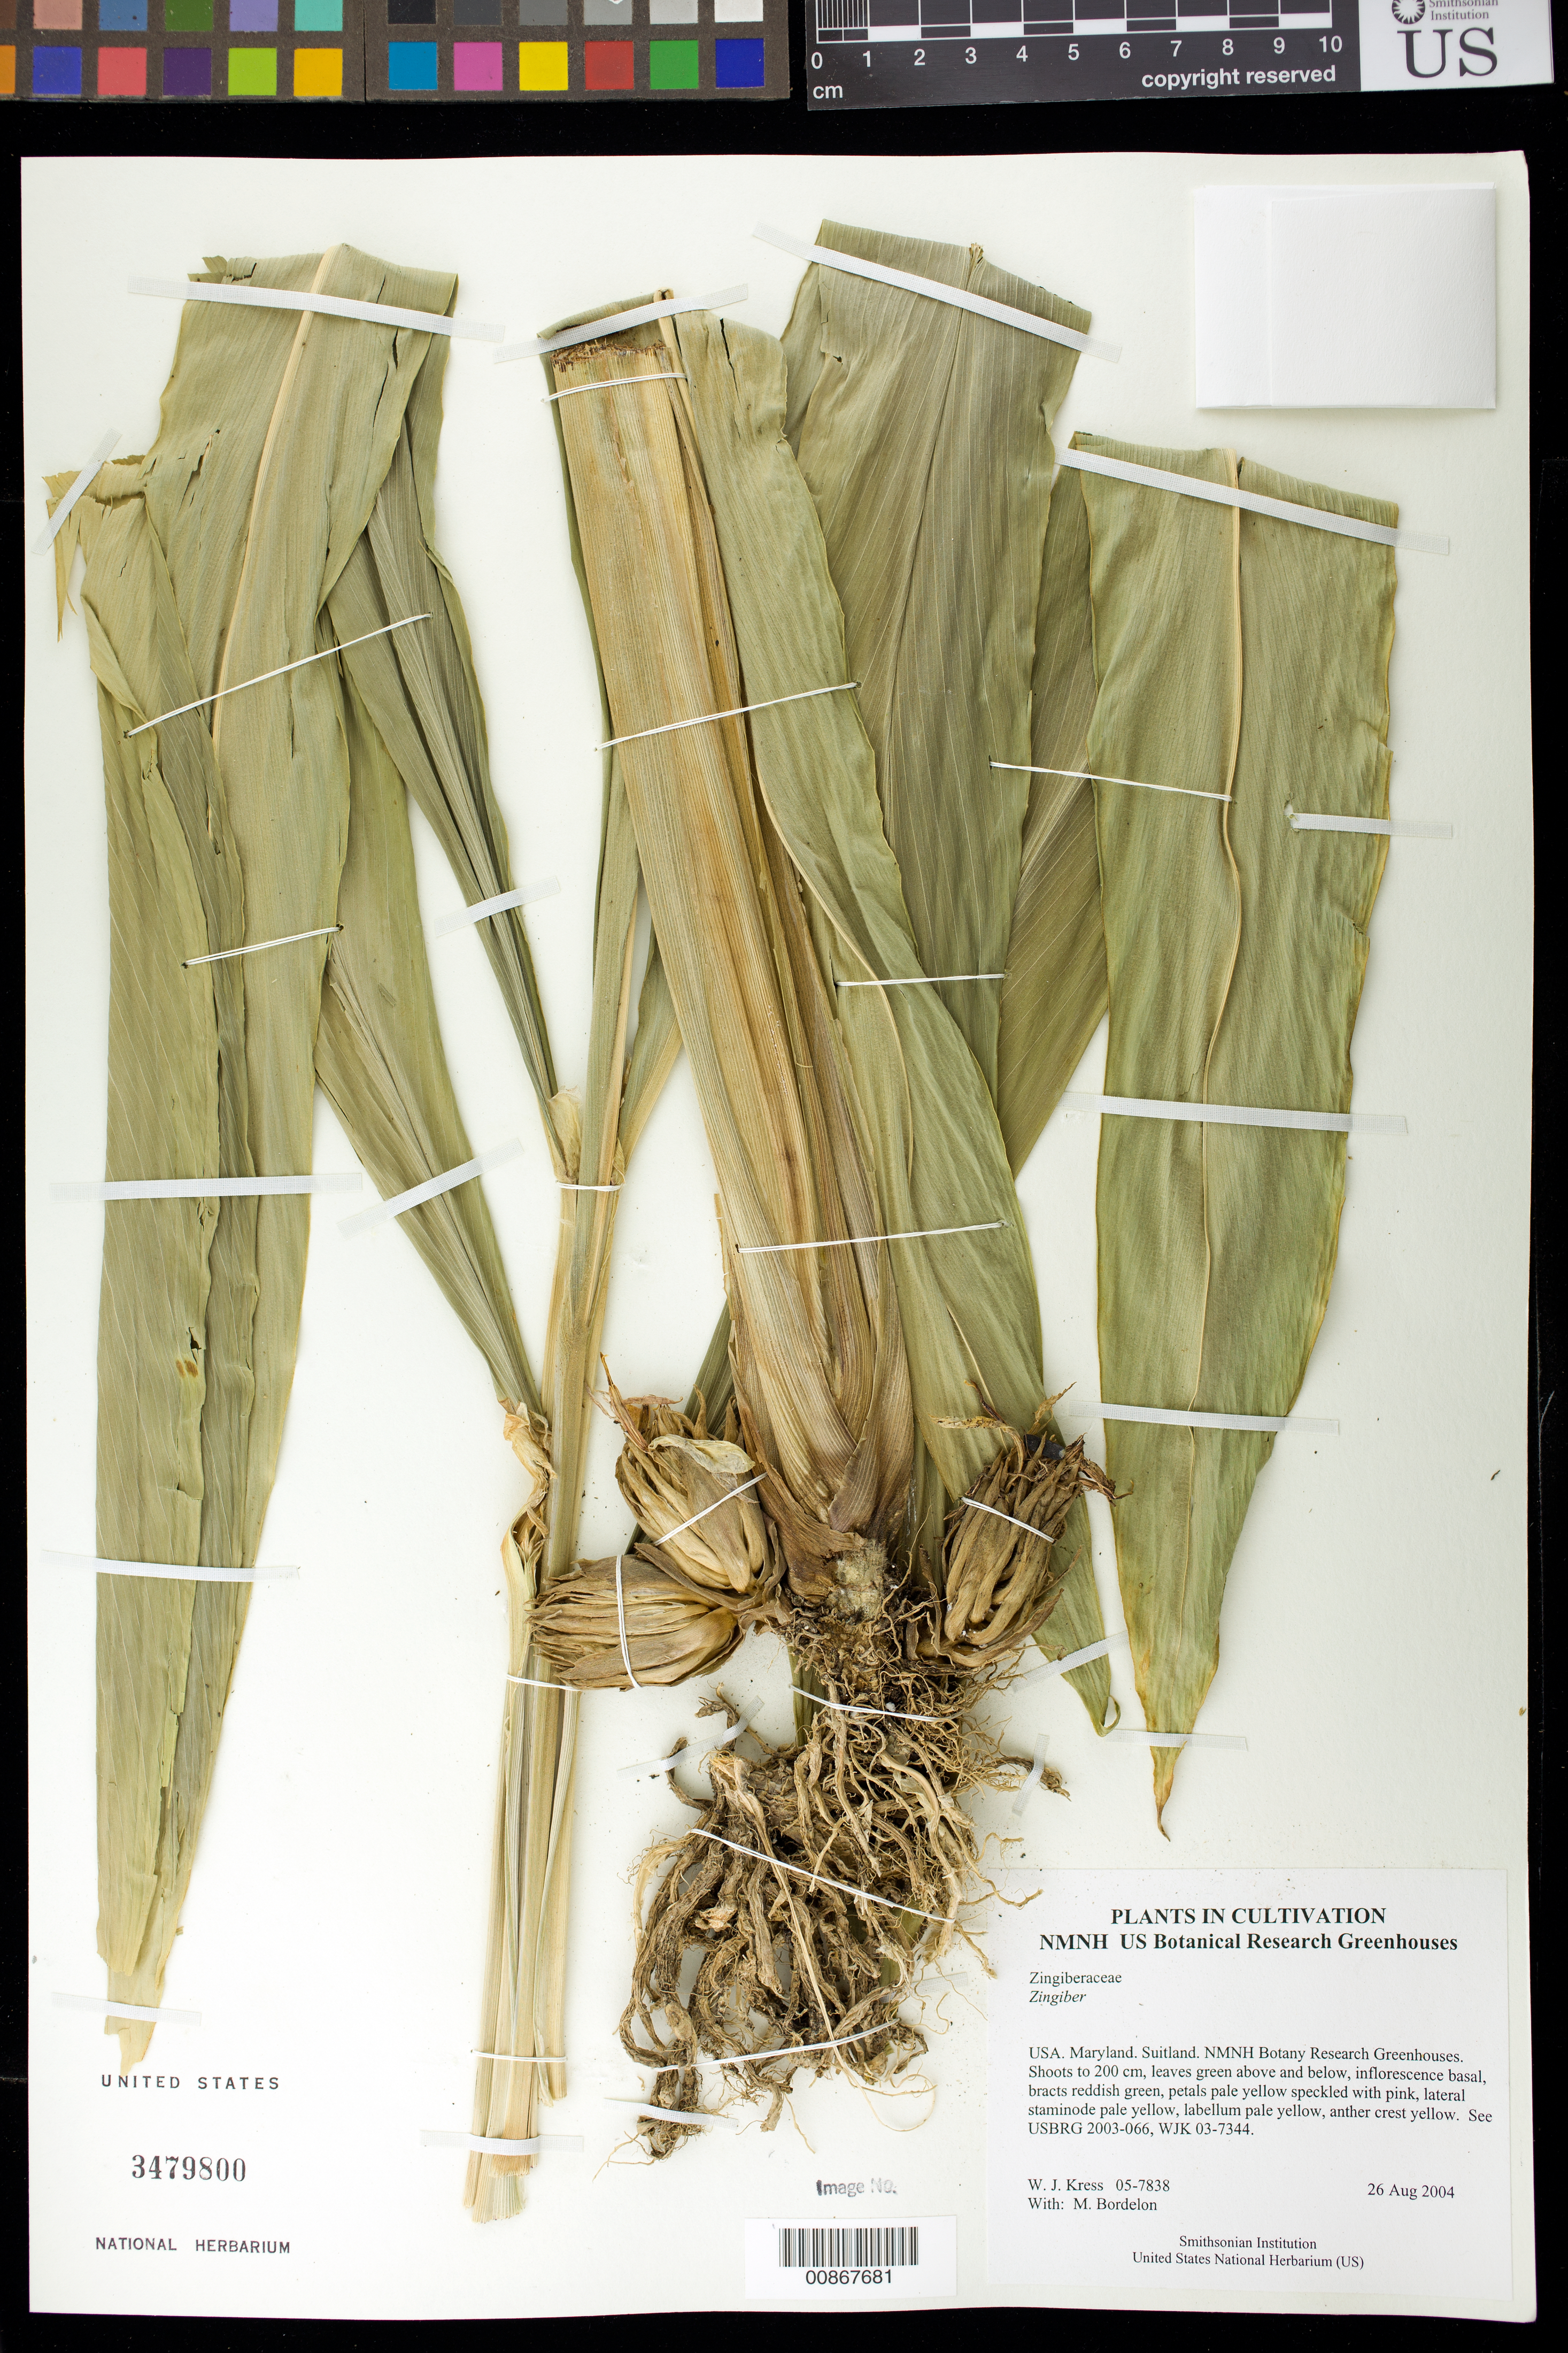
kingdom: Plantae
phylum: Tracheophyta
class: Liliopsida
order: Zingiberales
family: Zingiberaceae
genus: Zingiber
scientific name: Zingiber sp.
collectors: W. J. Kress & M. Bordelon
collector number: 05-7838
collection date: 2004-08-26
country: United States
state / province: Maryland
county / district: Prince George's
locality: NMNH Botany Research Greenhouses. Suitland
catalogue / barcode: US 3479800